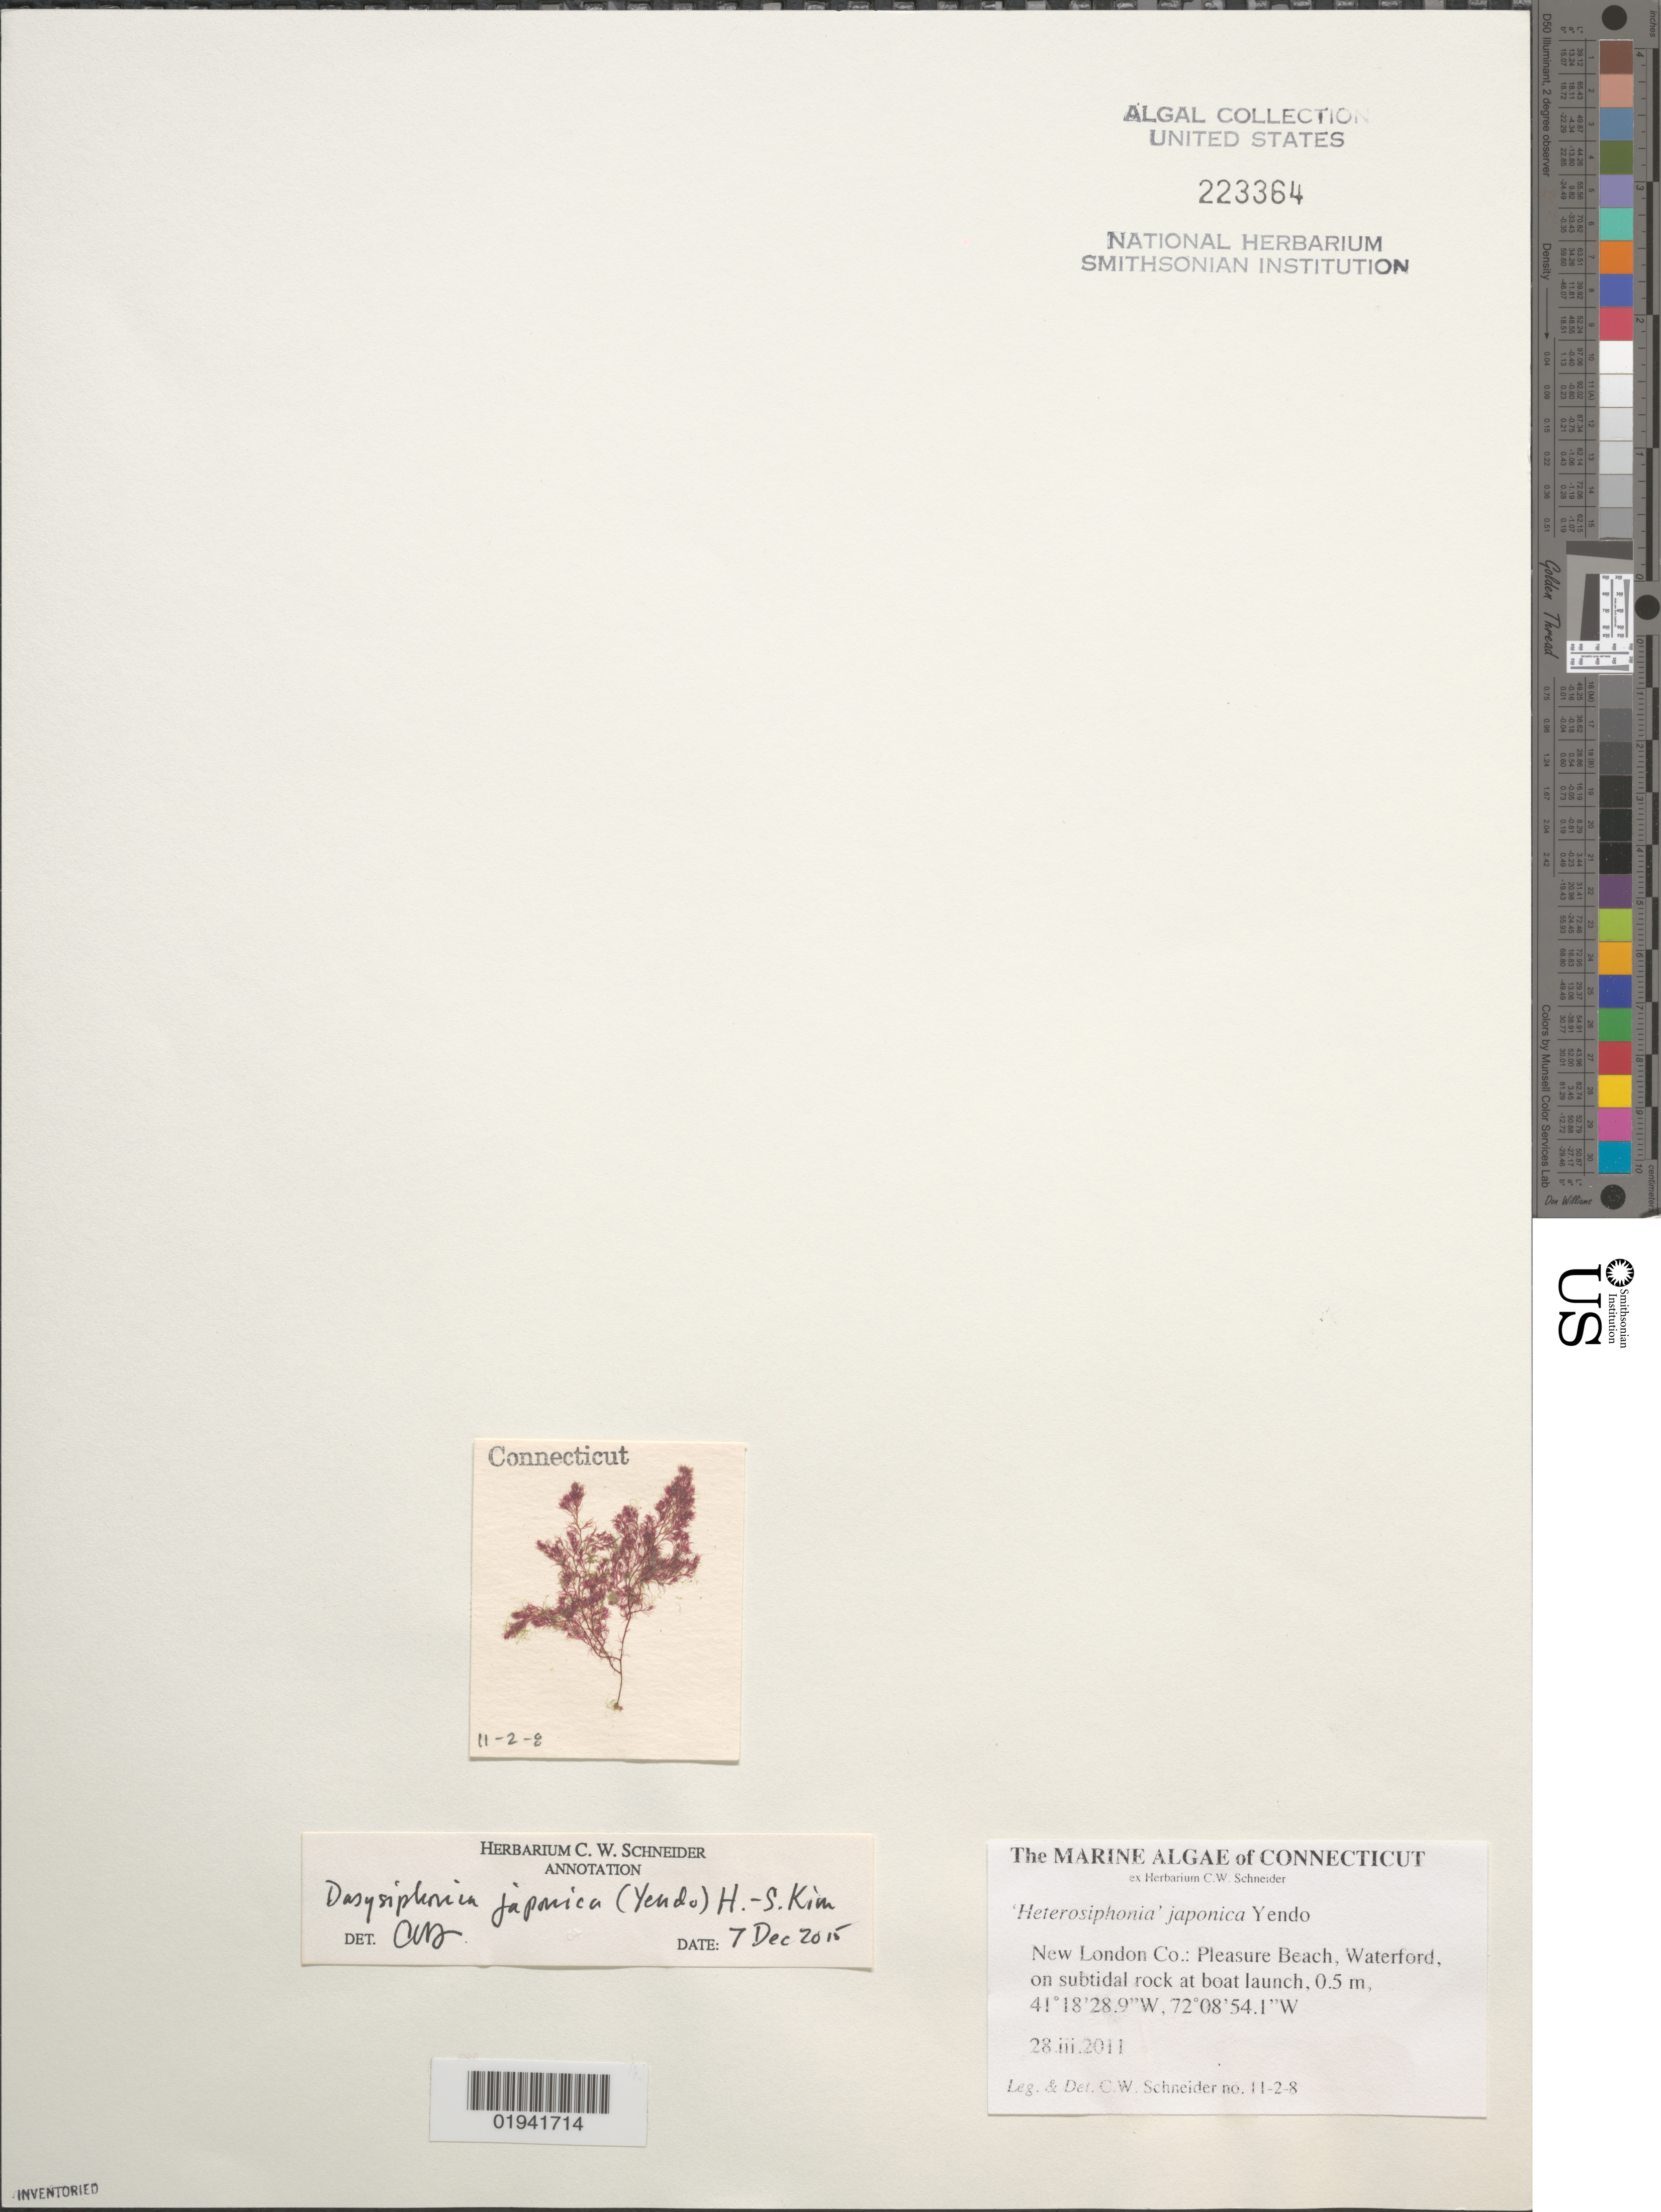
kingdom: Plantae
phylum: Rhodophyta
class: Florideophyceae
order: Ceramiales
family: Dasyaceae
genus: Dasysiphonia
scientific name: Dasysiphonia japonica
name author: (Yendo) H.-S. Kim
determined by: Schneider, C. W.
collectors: C. W. Schneider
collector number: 11-2-8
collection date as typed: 28 Mar 2011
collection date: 2011-03-28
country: United States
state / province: Connecticut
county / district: New London County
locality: Pleasure Beach, Waterford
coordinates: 41 18'28.9"N, 72 08'54.1"W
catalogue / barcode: US 223364